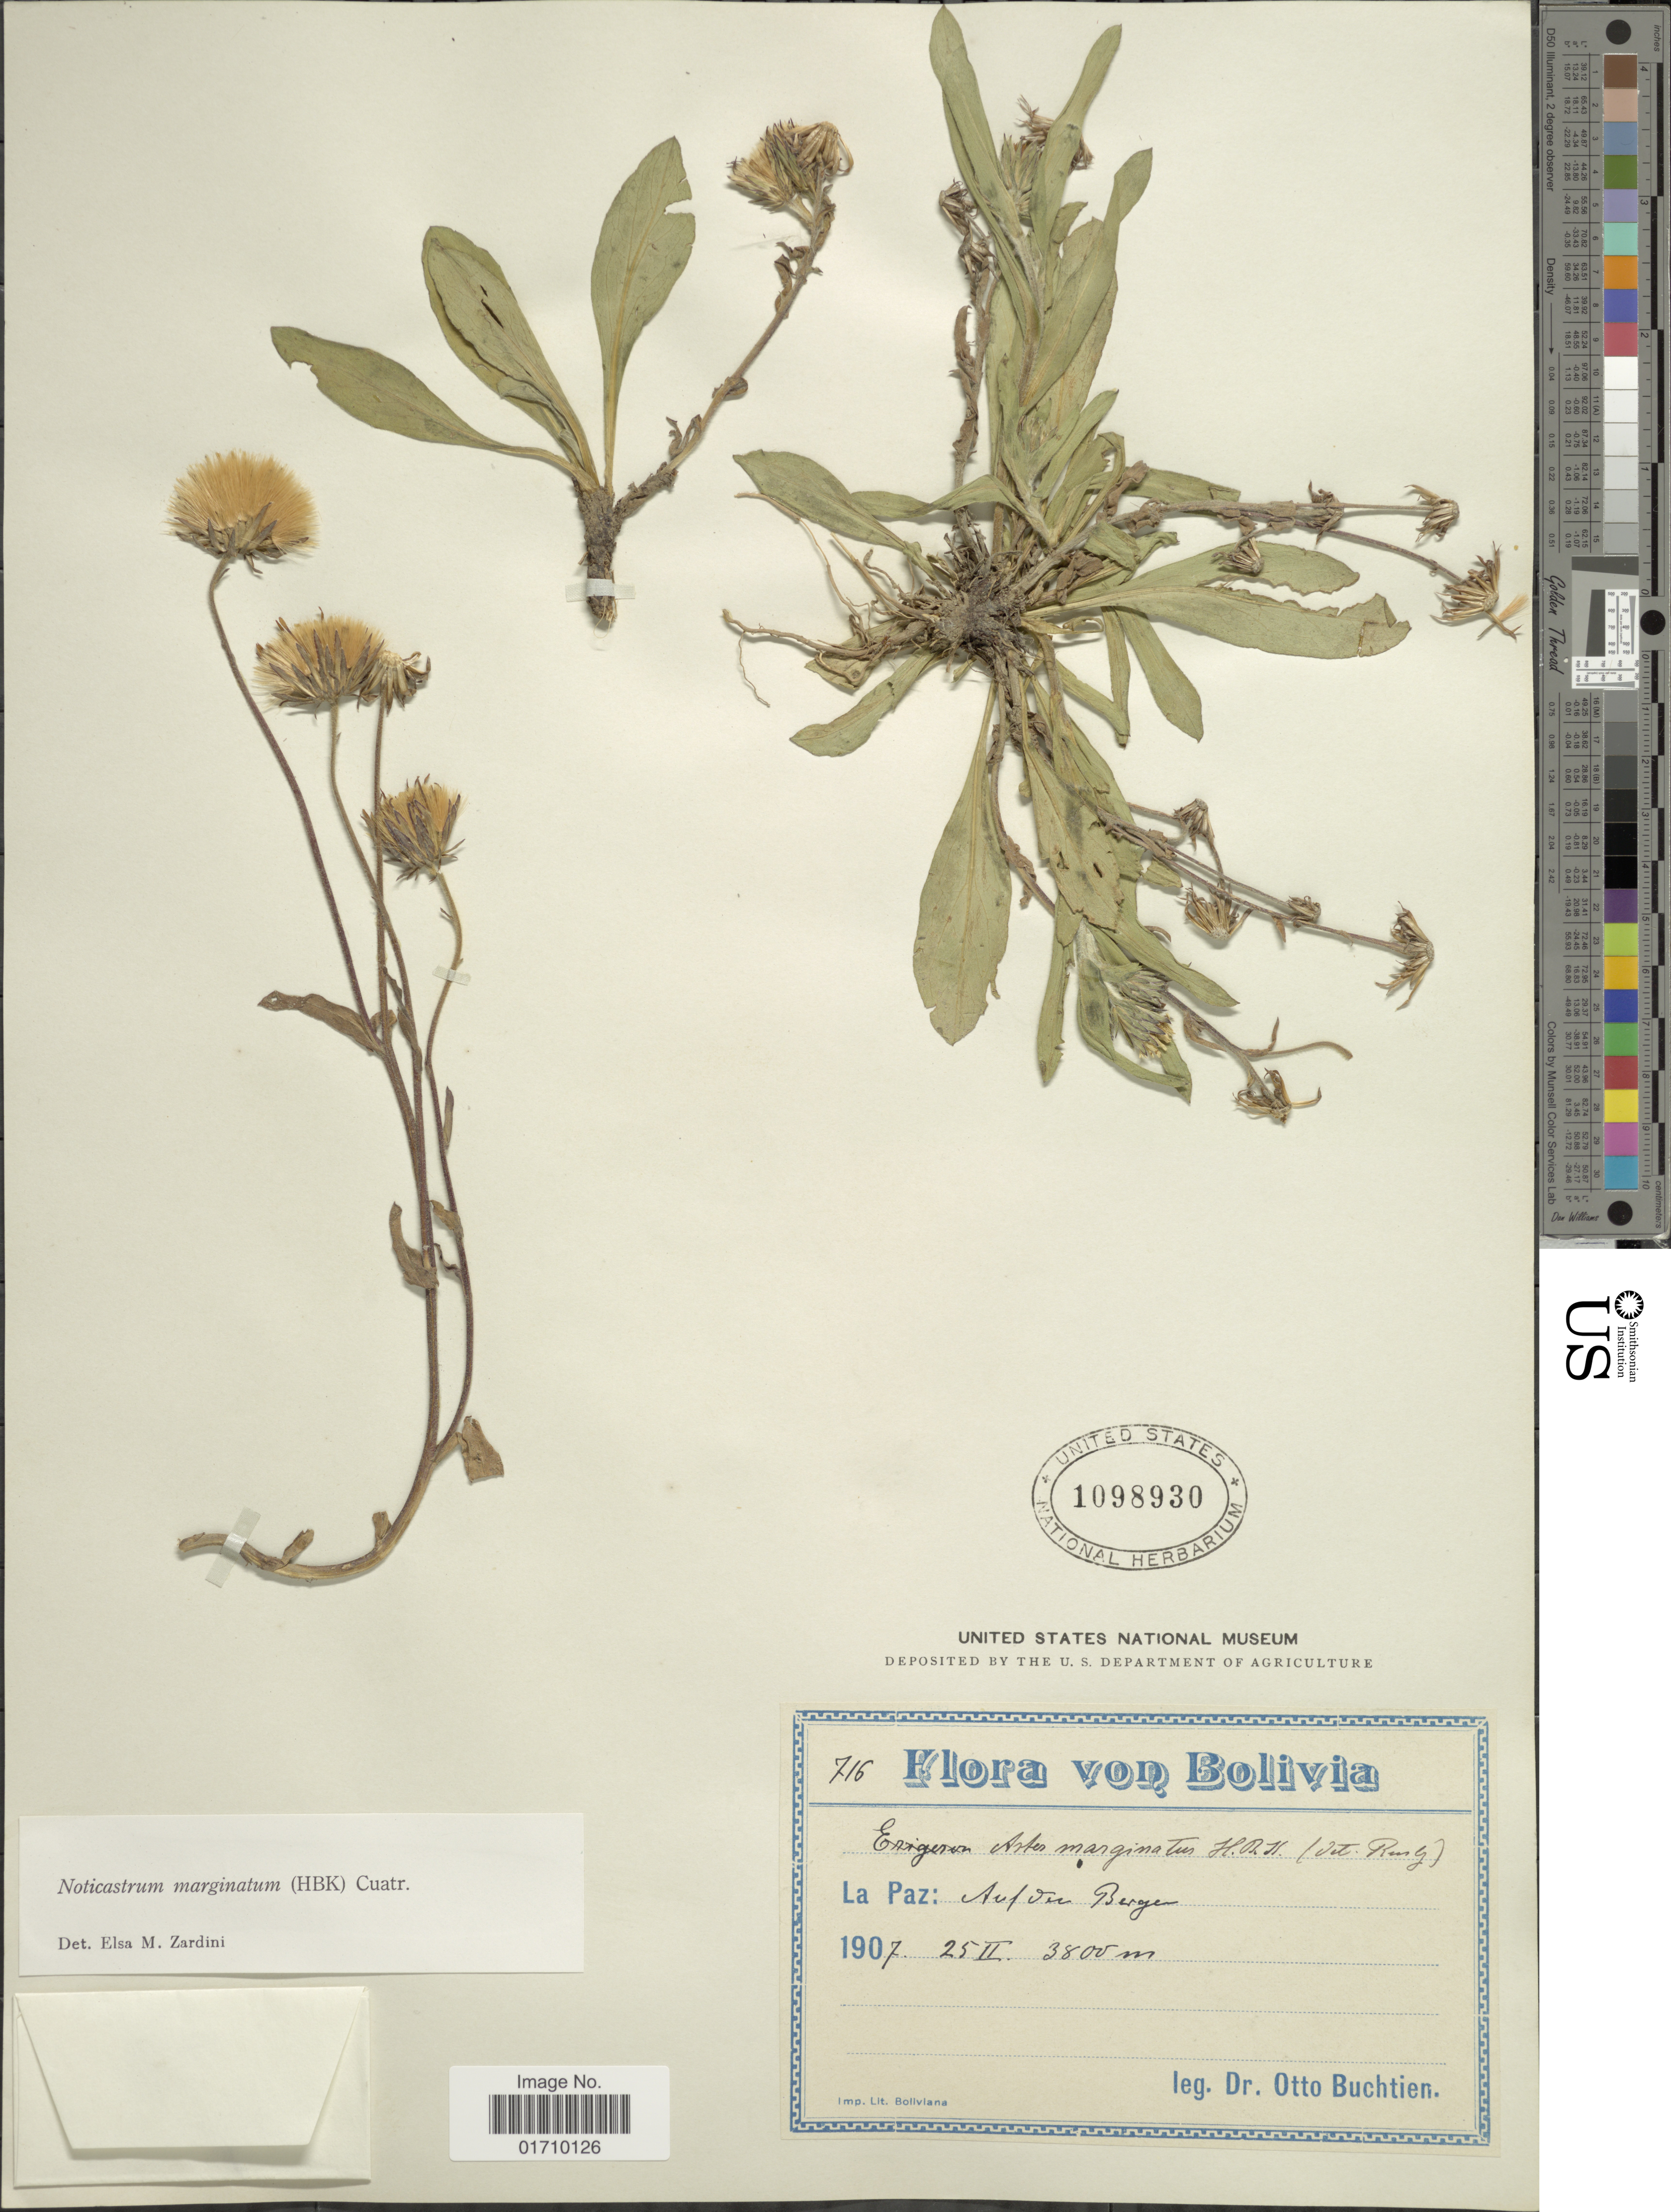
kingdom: Plantae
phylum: Tracheophyta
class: Magnoliopsida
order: Asterales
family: Asteraceae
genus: Noticastrum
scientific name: Noticastrum marginatum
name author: (Kunth) Cuatrec.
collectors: O. Buchtien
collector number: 716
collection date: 1907-02-25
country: Bolivia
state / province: La Paz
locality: Auf den Bergen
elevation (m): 3800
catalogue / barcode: US 1098930